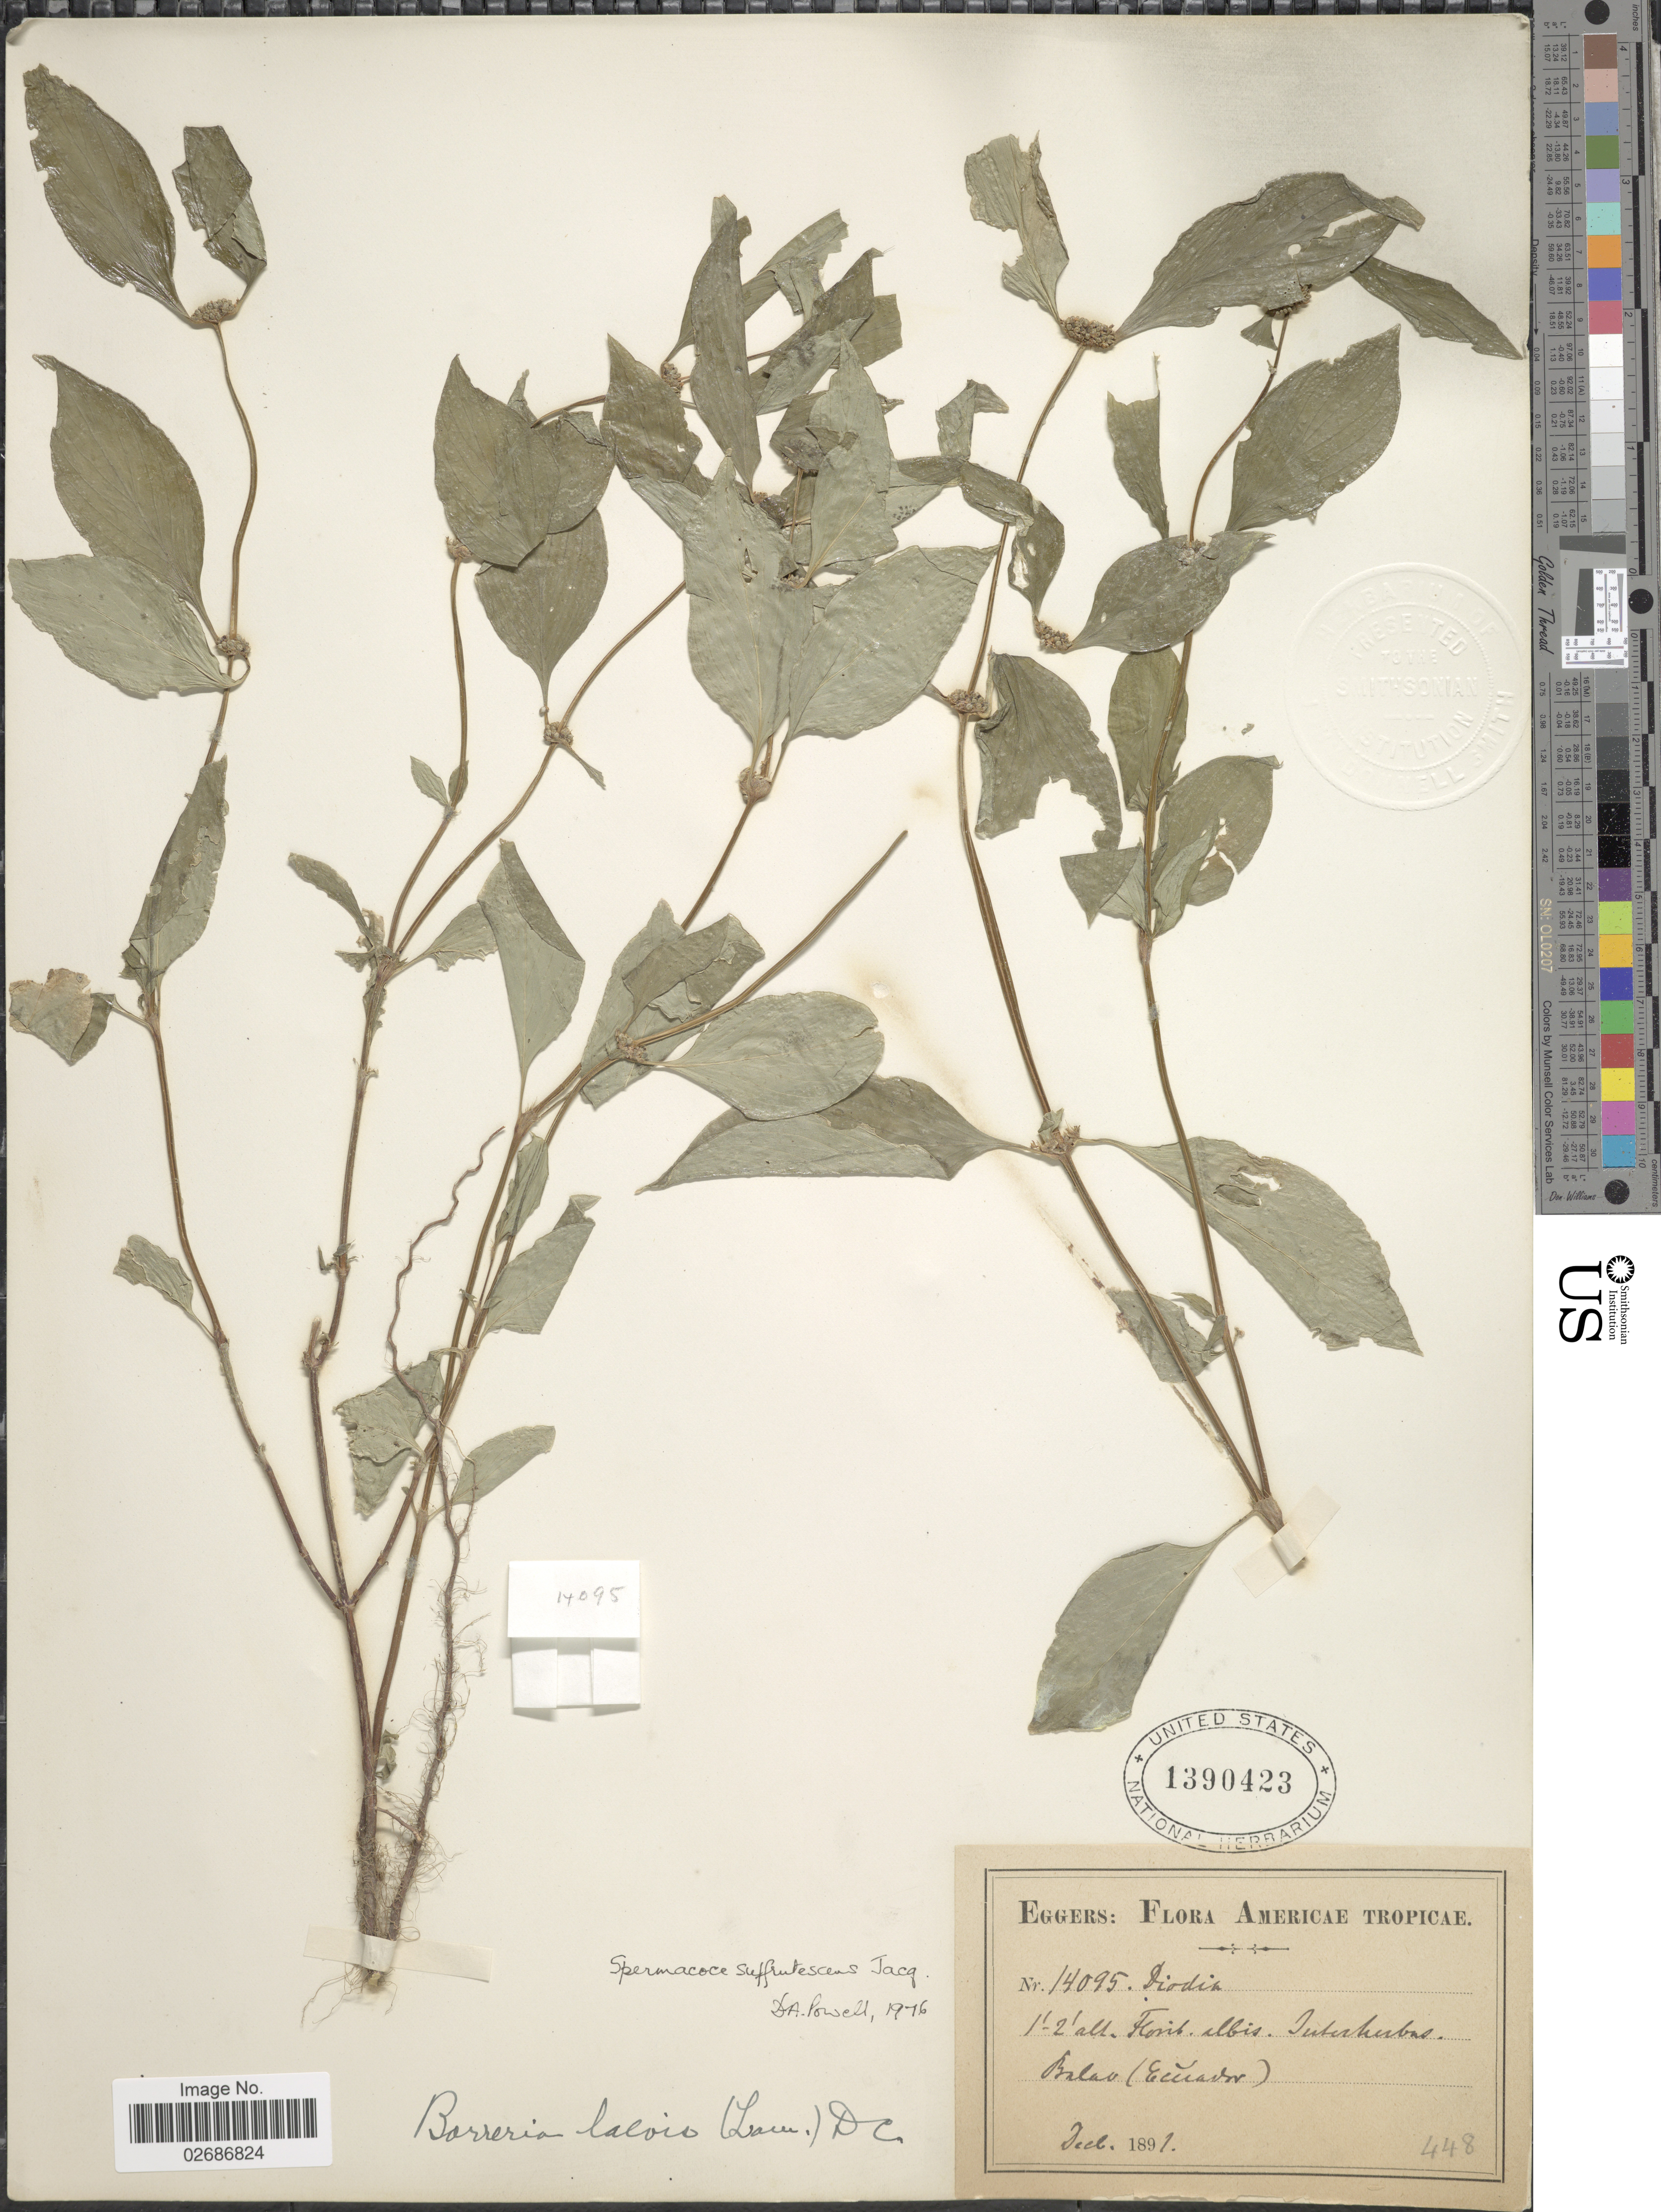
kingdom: Plantae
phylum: Tracheophyta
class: Magnoliopsida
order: Gentianales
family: Rubiaceae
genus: Borreria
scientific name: Borreria remota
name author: (Lam.) Bacigalupo & E.L. Cabral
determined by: Kirkbride, J. H., Jr.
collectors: -. Eggers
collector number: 14095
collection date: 1891-12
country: Ecuador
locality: Balau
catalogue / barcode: US 1390423